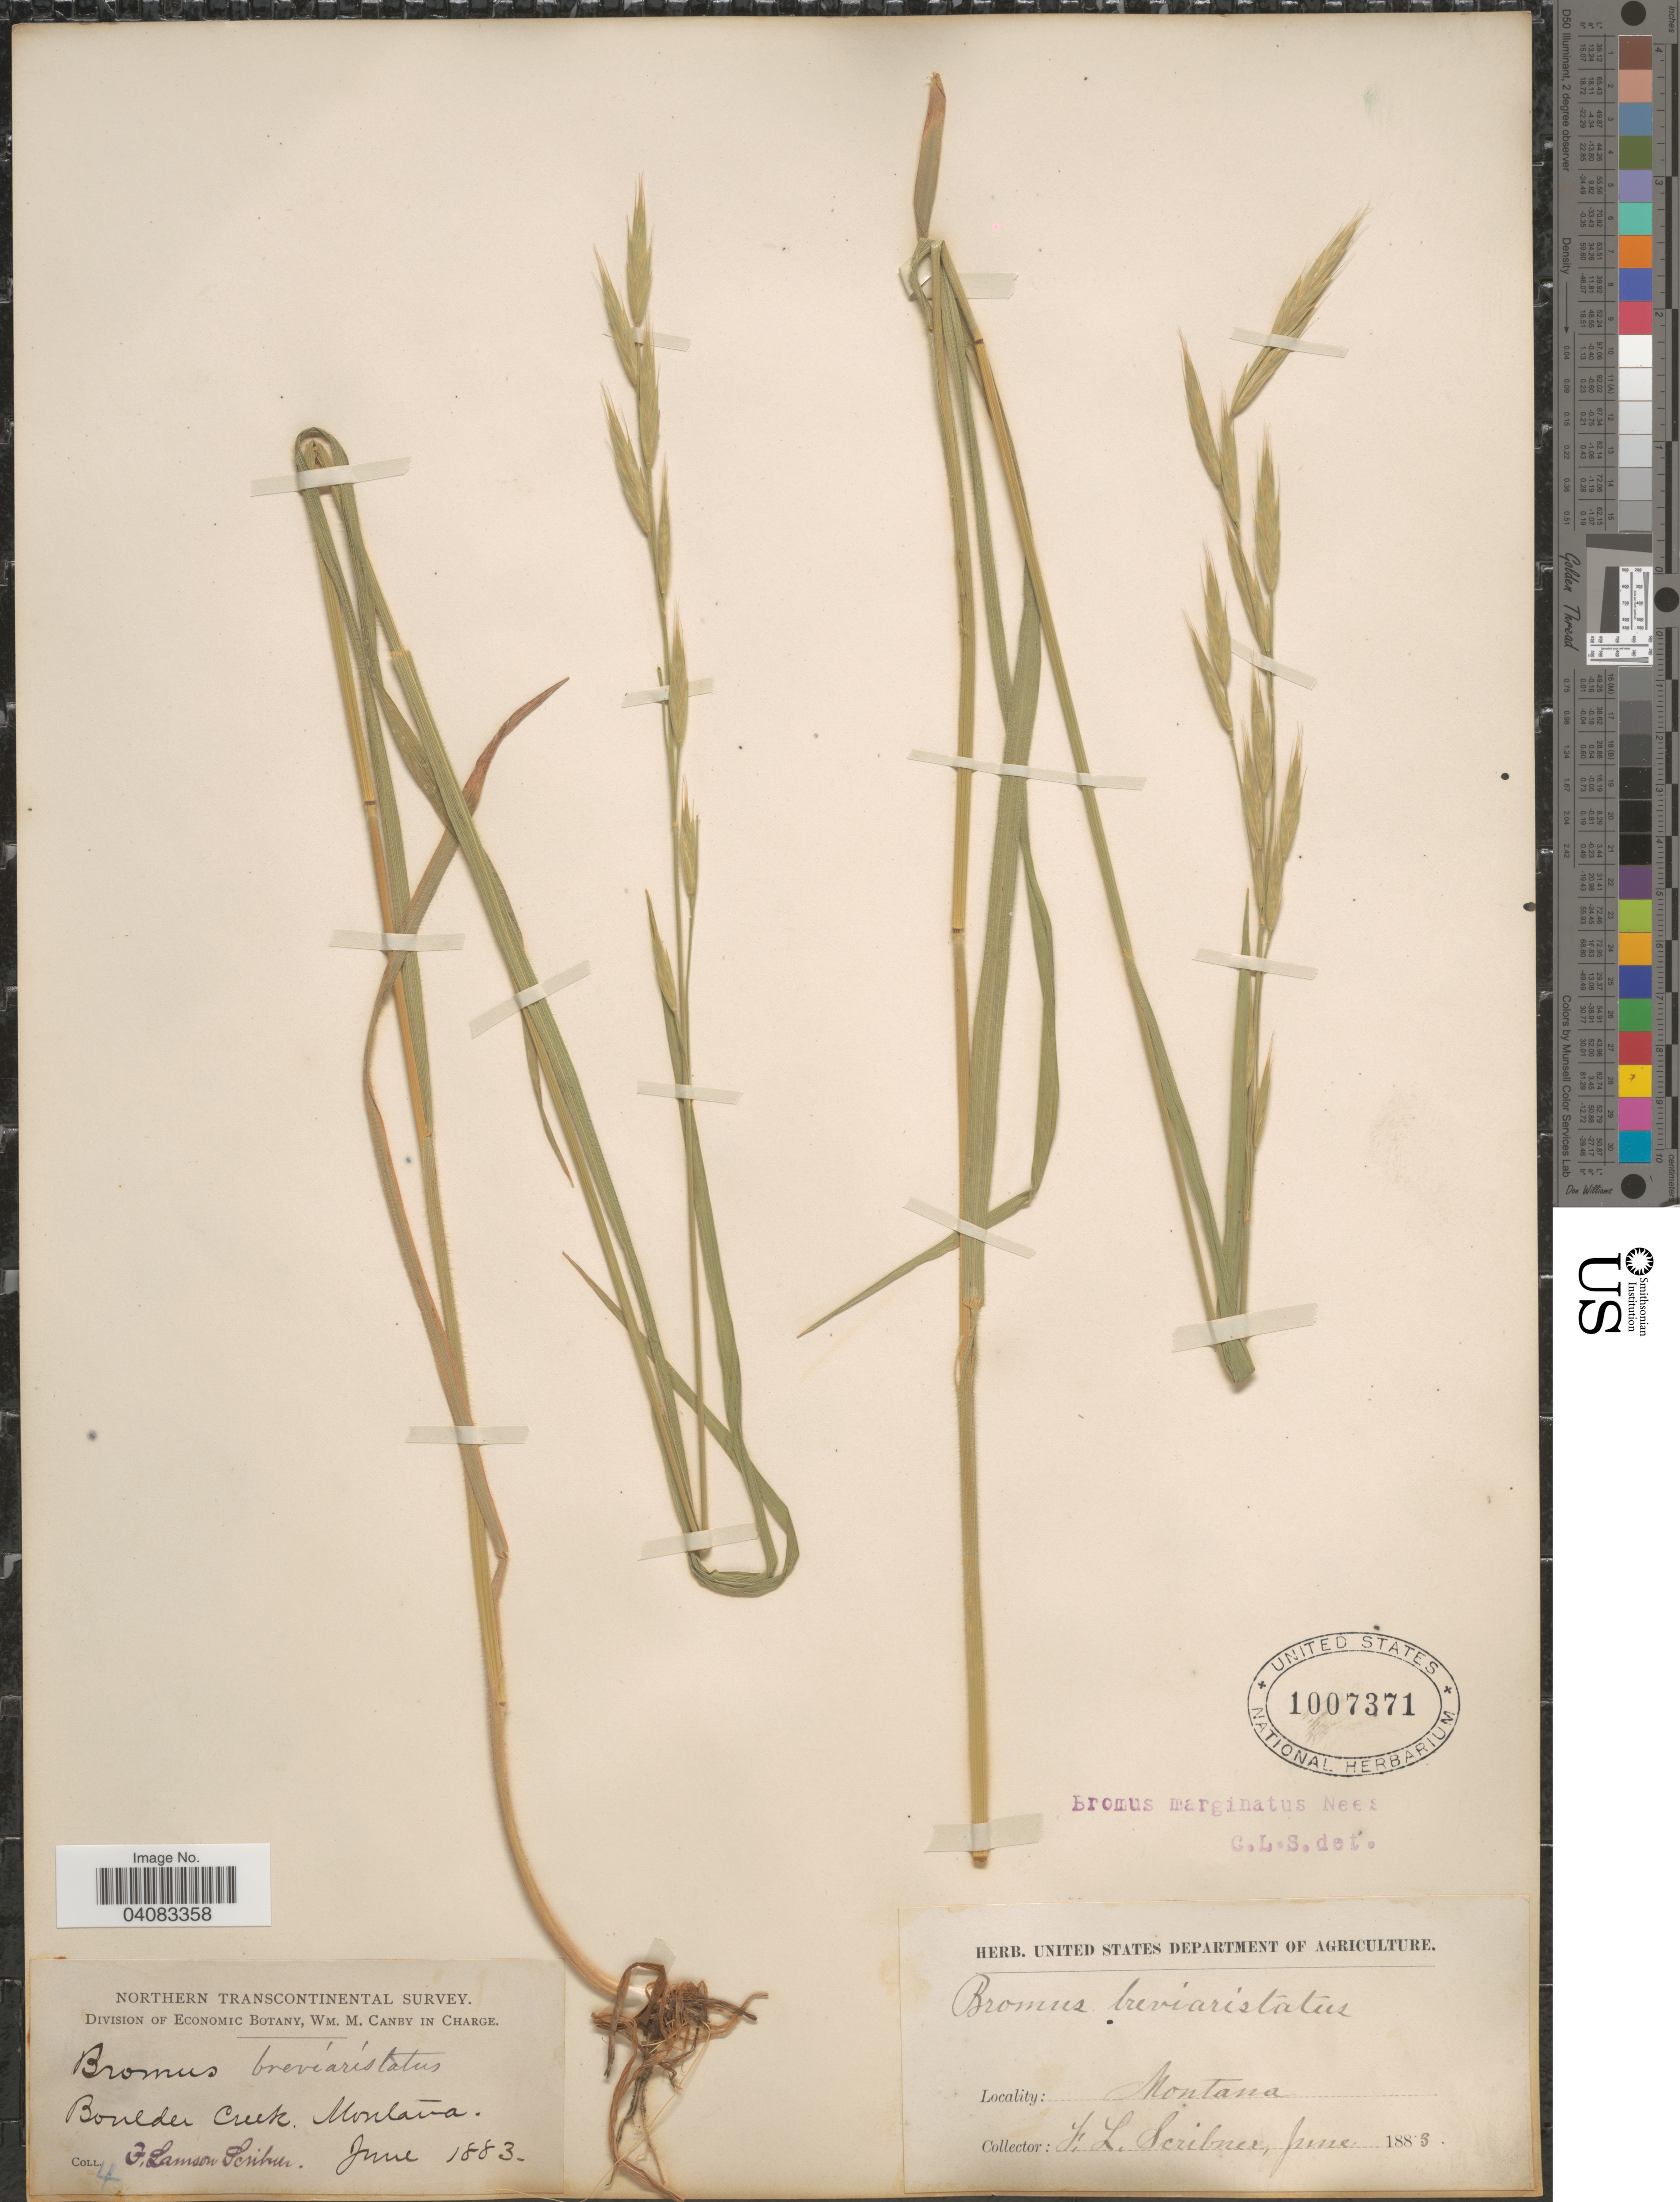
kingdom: Plantae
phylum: Tracheophyta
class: Liliopsida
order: Poales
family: Poaceae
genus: Bromus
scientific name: Bromus marginatus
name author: Nees ex Steud.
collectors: F. L. Scribner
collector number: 4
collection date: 1883-06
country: United States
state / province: Montana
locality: Northern Transcontinental Survey. Boulder Creek.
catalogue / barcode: US 1007371